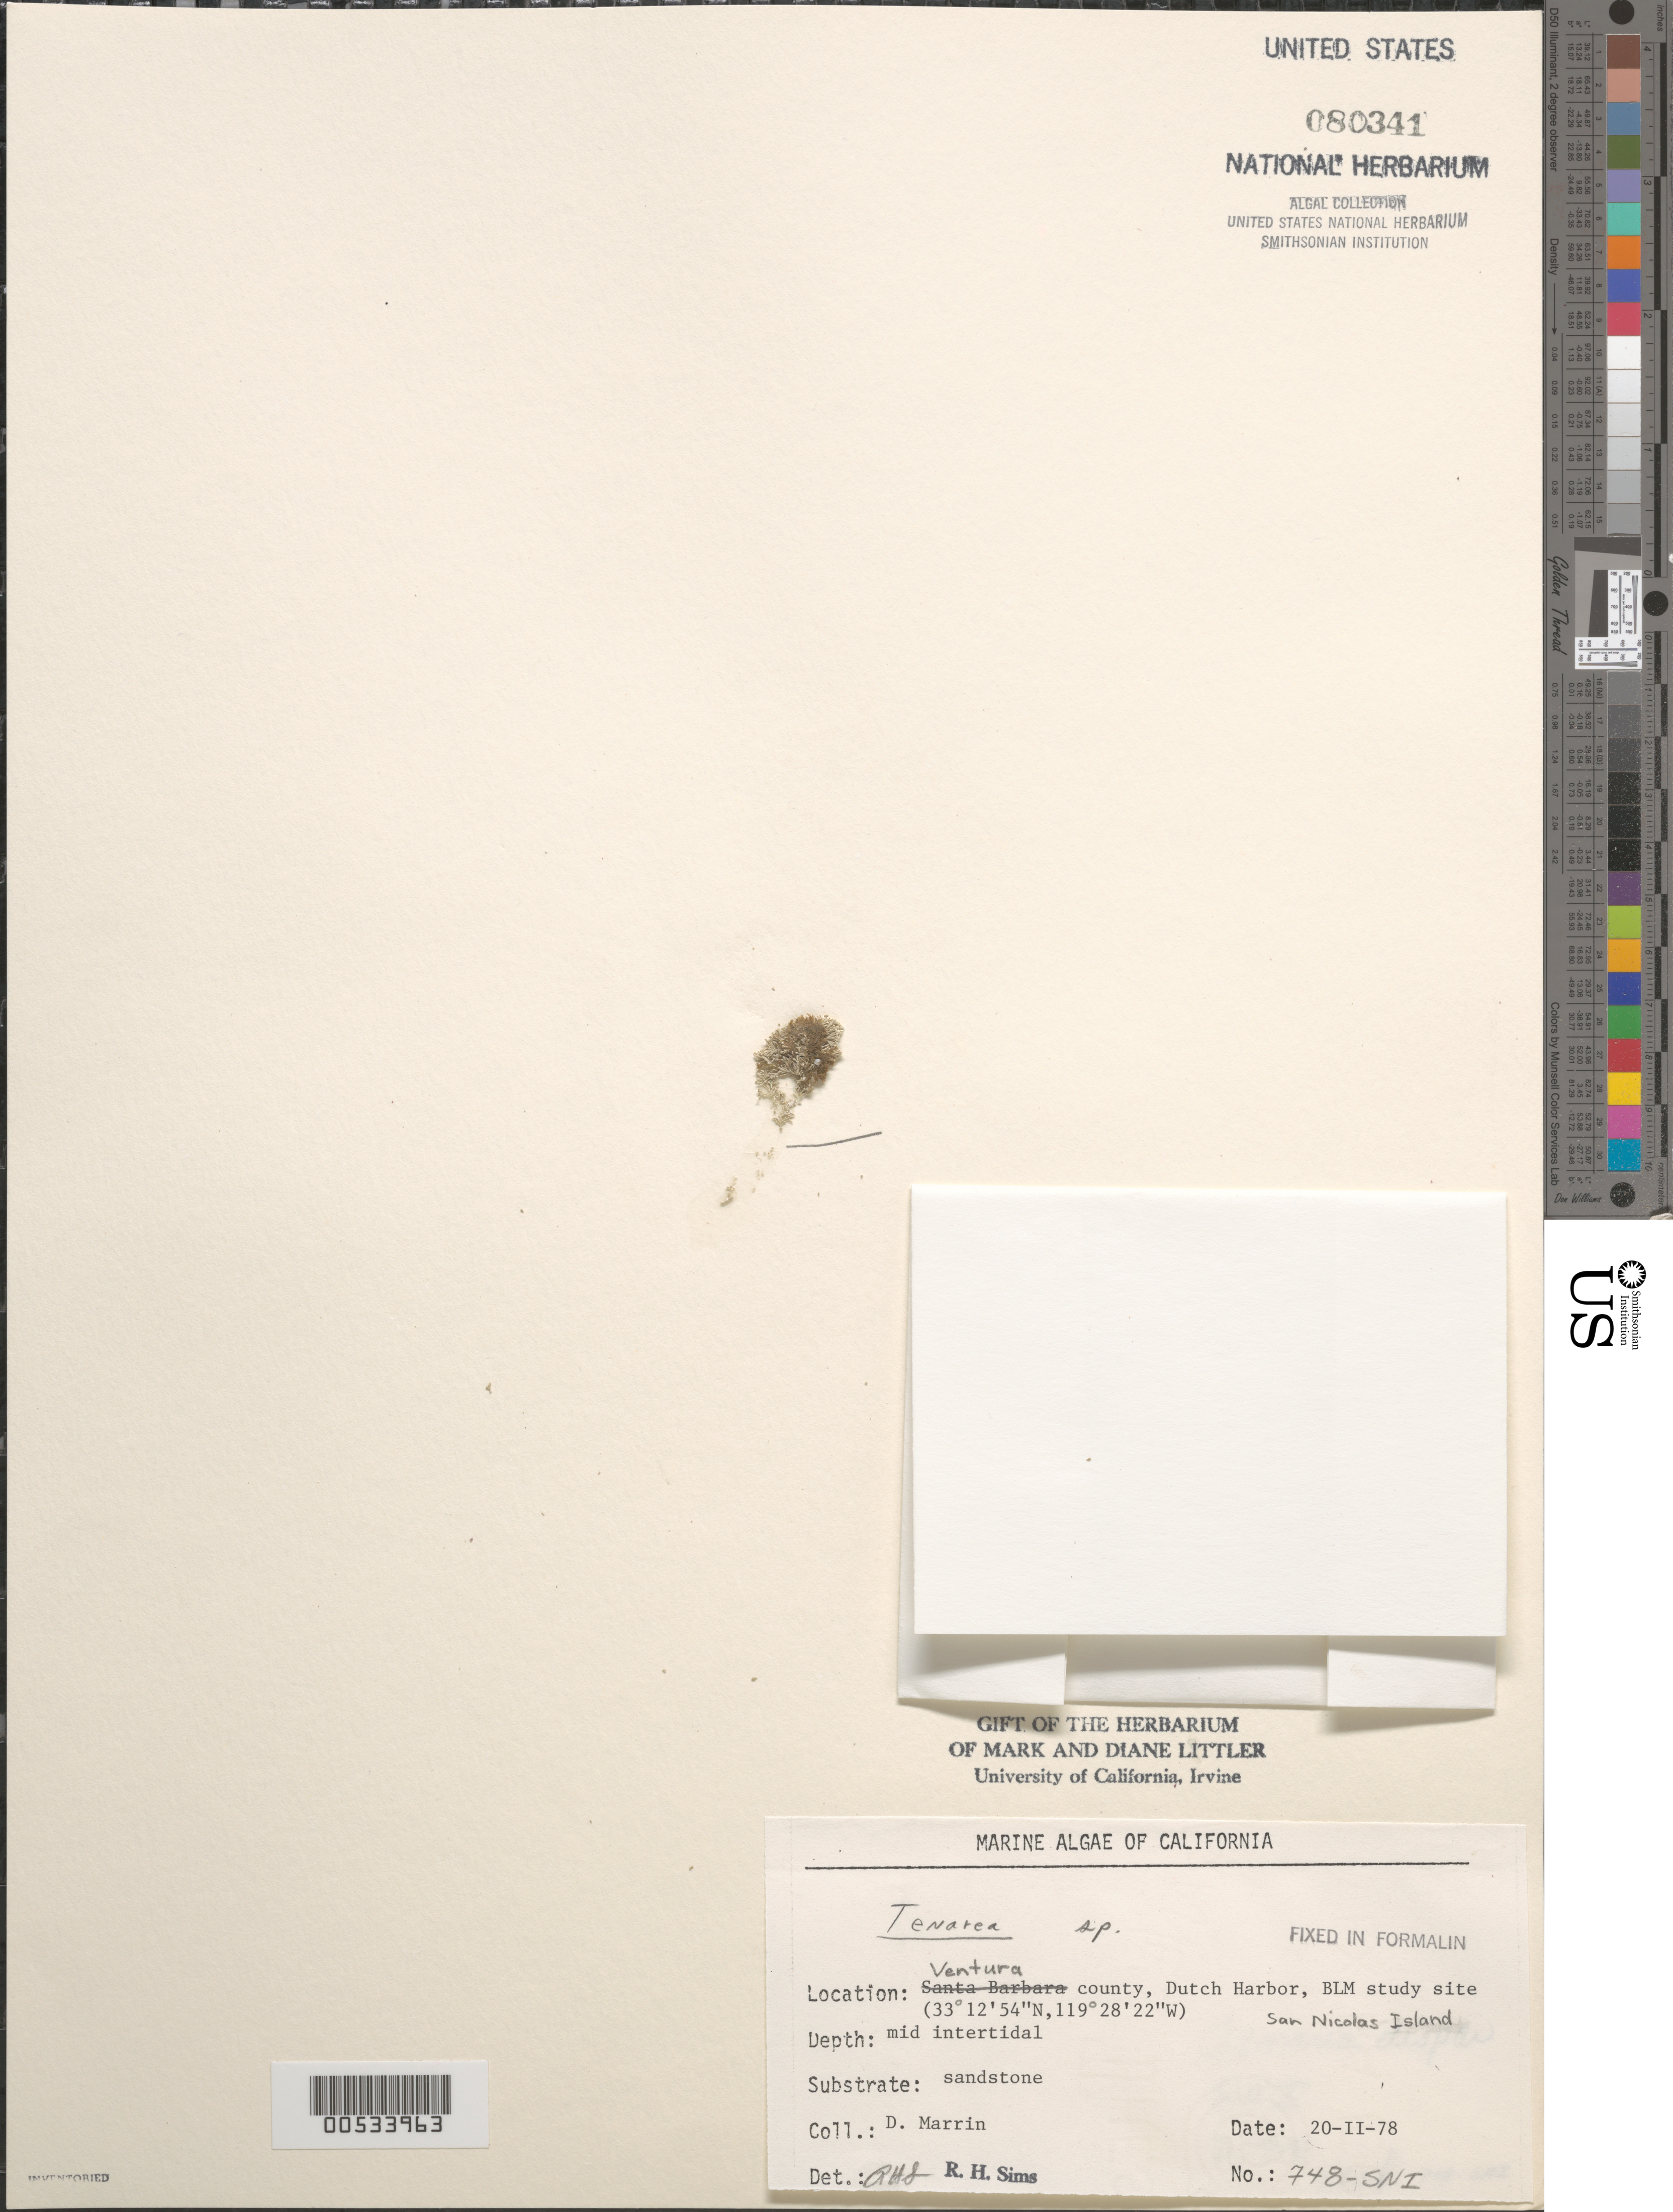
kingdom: Plantae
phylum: Rhodophyta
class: Florideophyceae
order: Corallinales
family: Lithophyllaceae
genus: Tenarea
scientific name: Tenarea sp.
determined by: Sims, Robert H.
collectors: D. Marrin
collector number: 748-SNI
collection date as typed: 20 Feb 1978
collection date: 1978-02-20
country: United States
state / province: California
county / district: Ventura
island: San Nicolas Island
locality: Dutch Harbor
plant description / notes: BLM-SOCALBIGHT Rocky Intertidal Survey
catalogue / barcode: US 80341